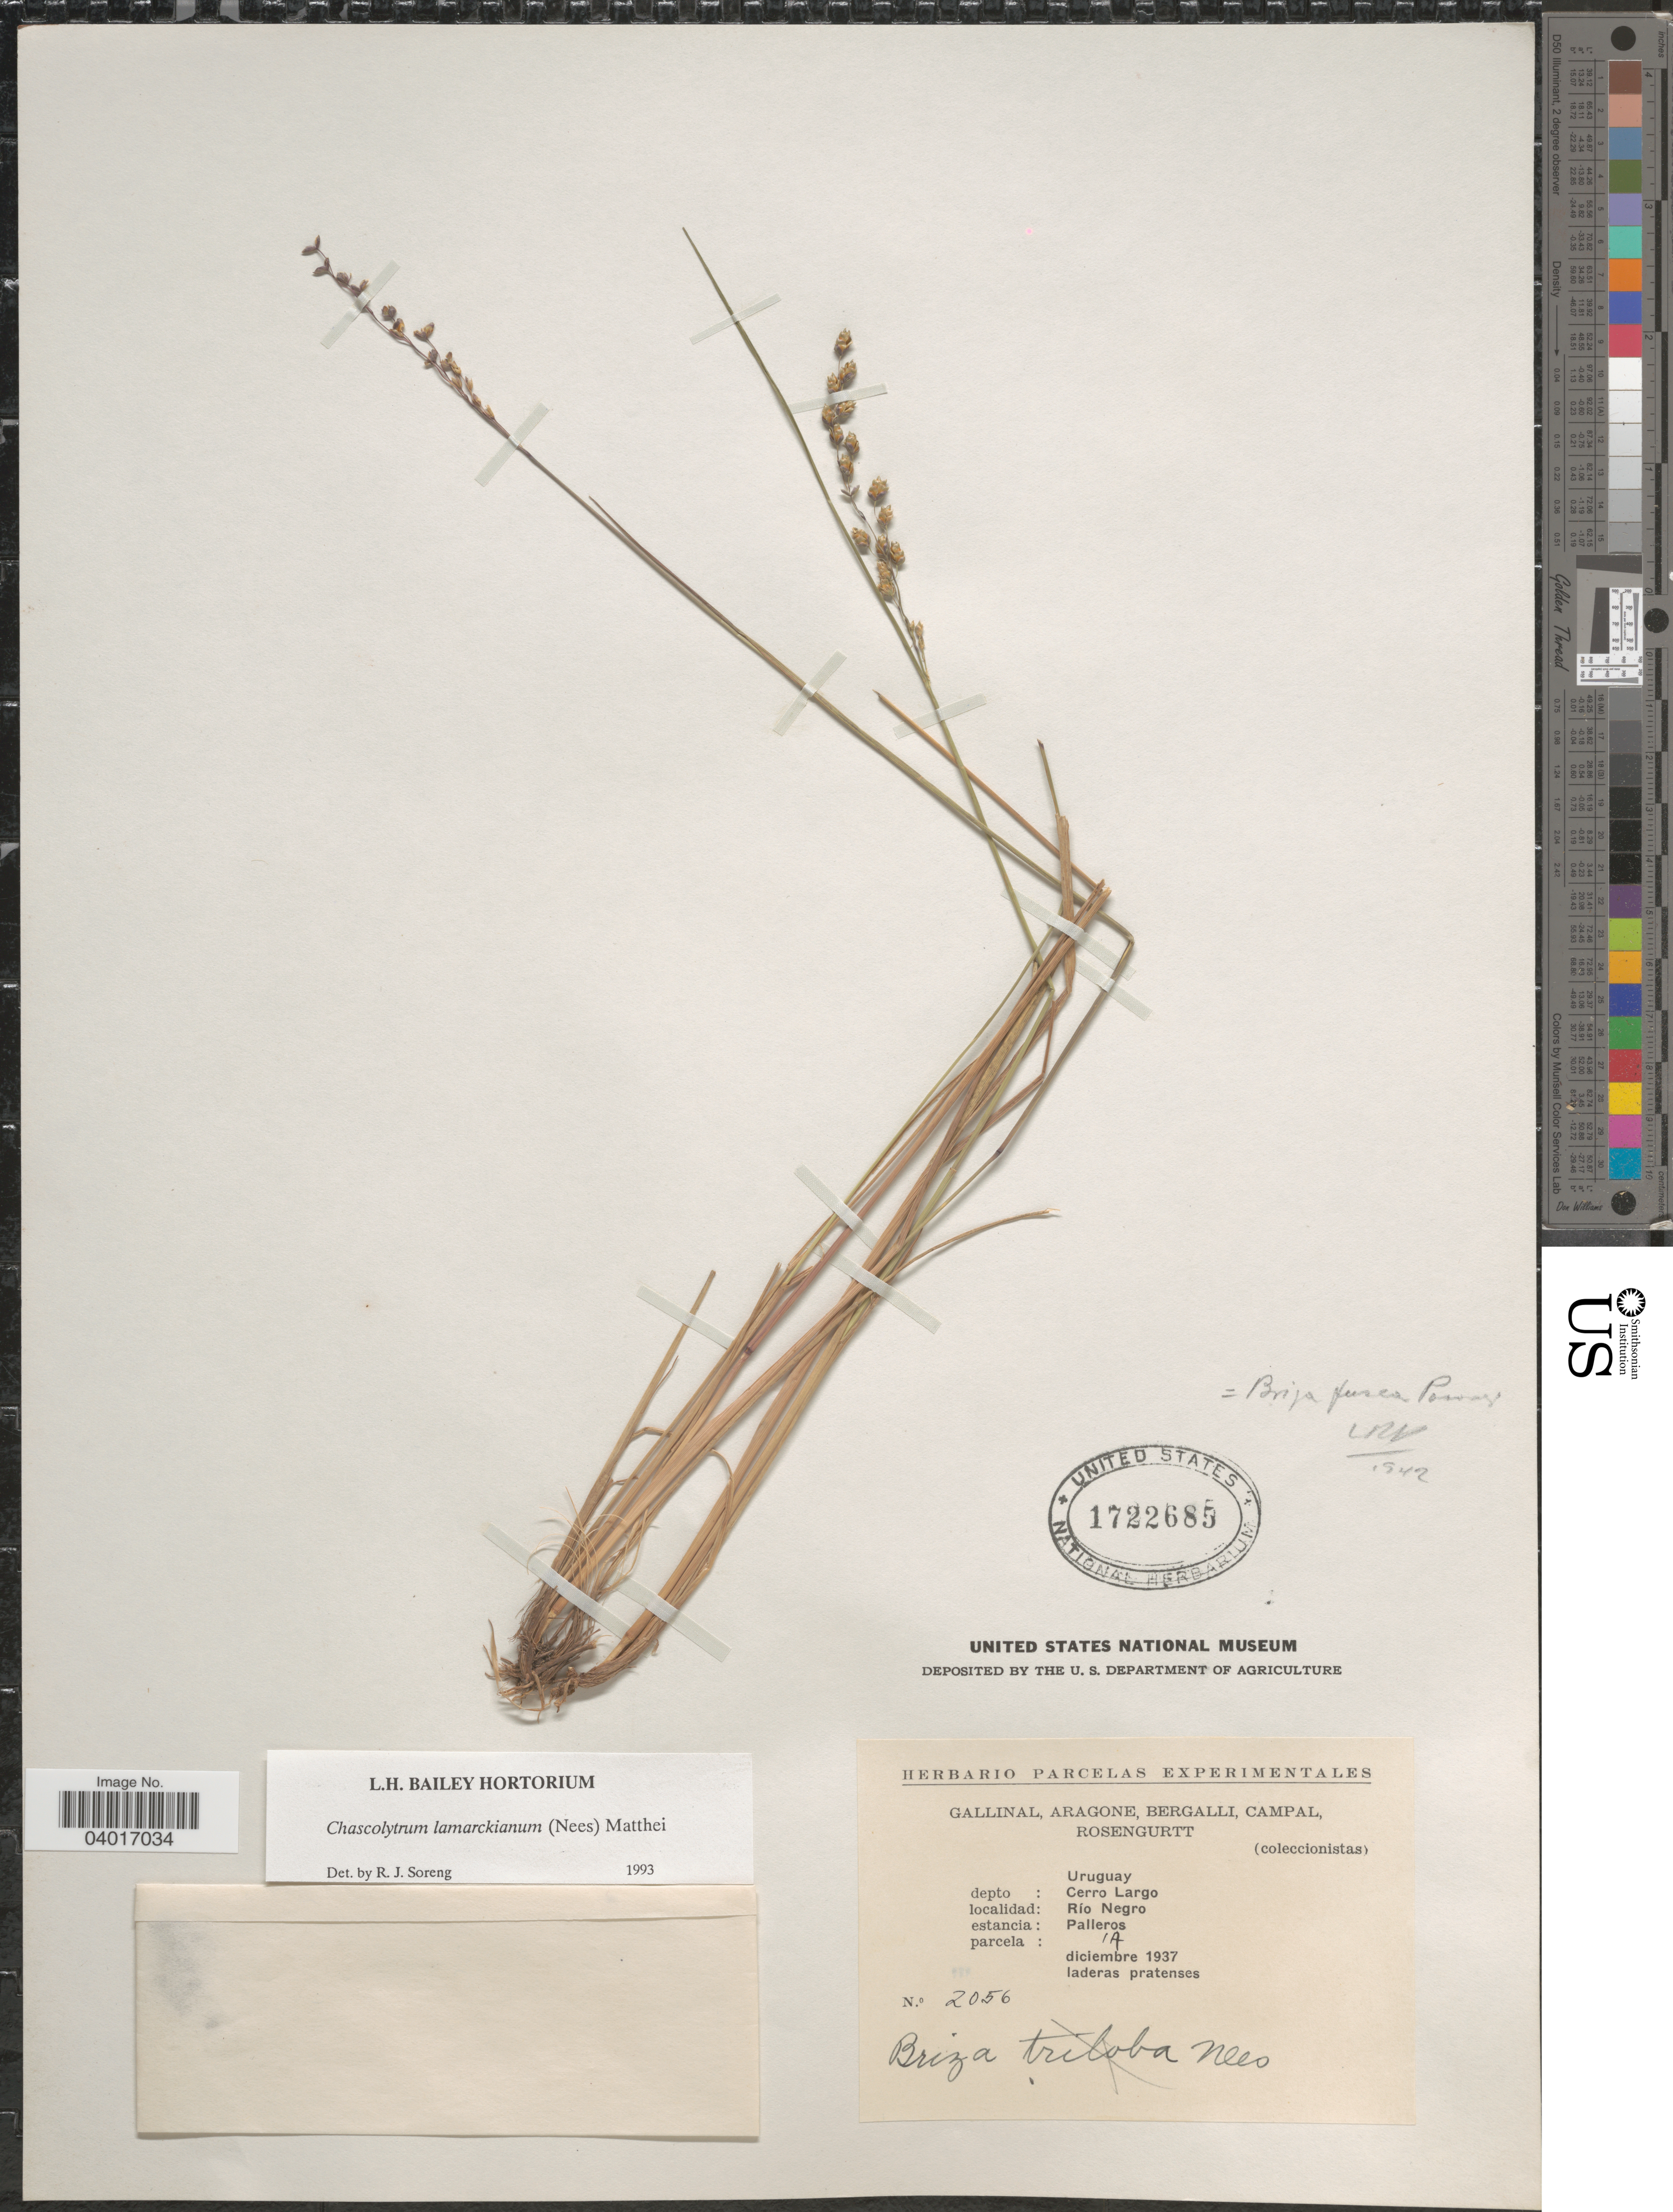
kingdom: Plantae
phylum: Tracheophyta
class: Liliopsida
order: Poales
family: Poaceae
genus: Chascolytrum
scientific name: Chascolytrum lamarckianum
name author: (Nees) Matthei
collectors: -. Gallinal, -- Aragone, -- Bergalli, -- Campal & Rosengurtt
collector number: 2056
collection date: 1937-12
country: Uruguay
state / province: Cerro Largo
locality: Depto: Cerro Largo. Río Negro. Estancia: Palleros. Parcela: 1A.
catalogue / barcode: US 1722685